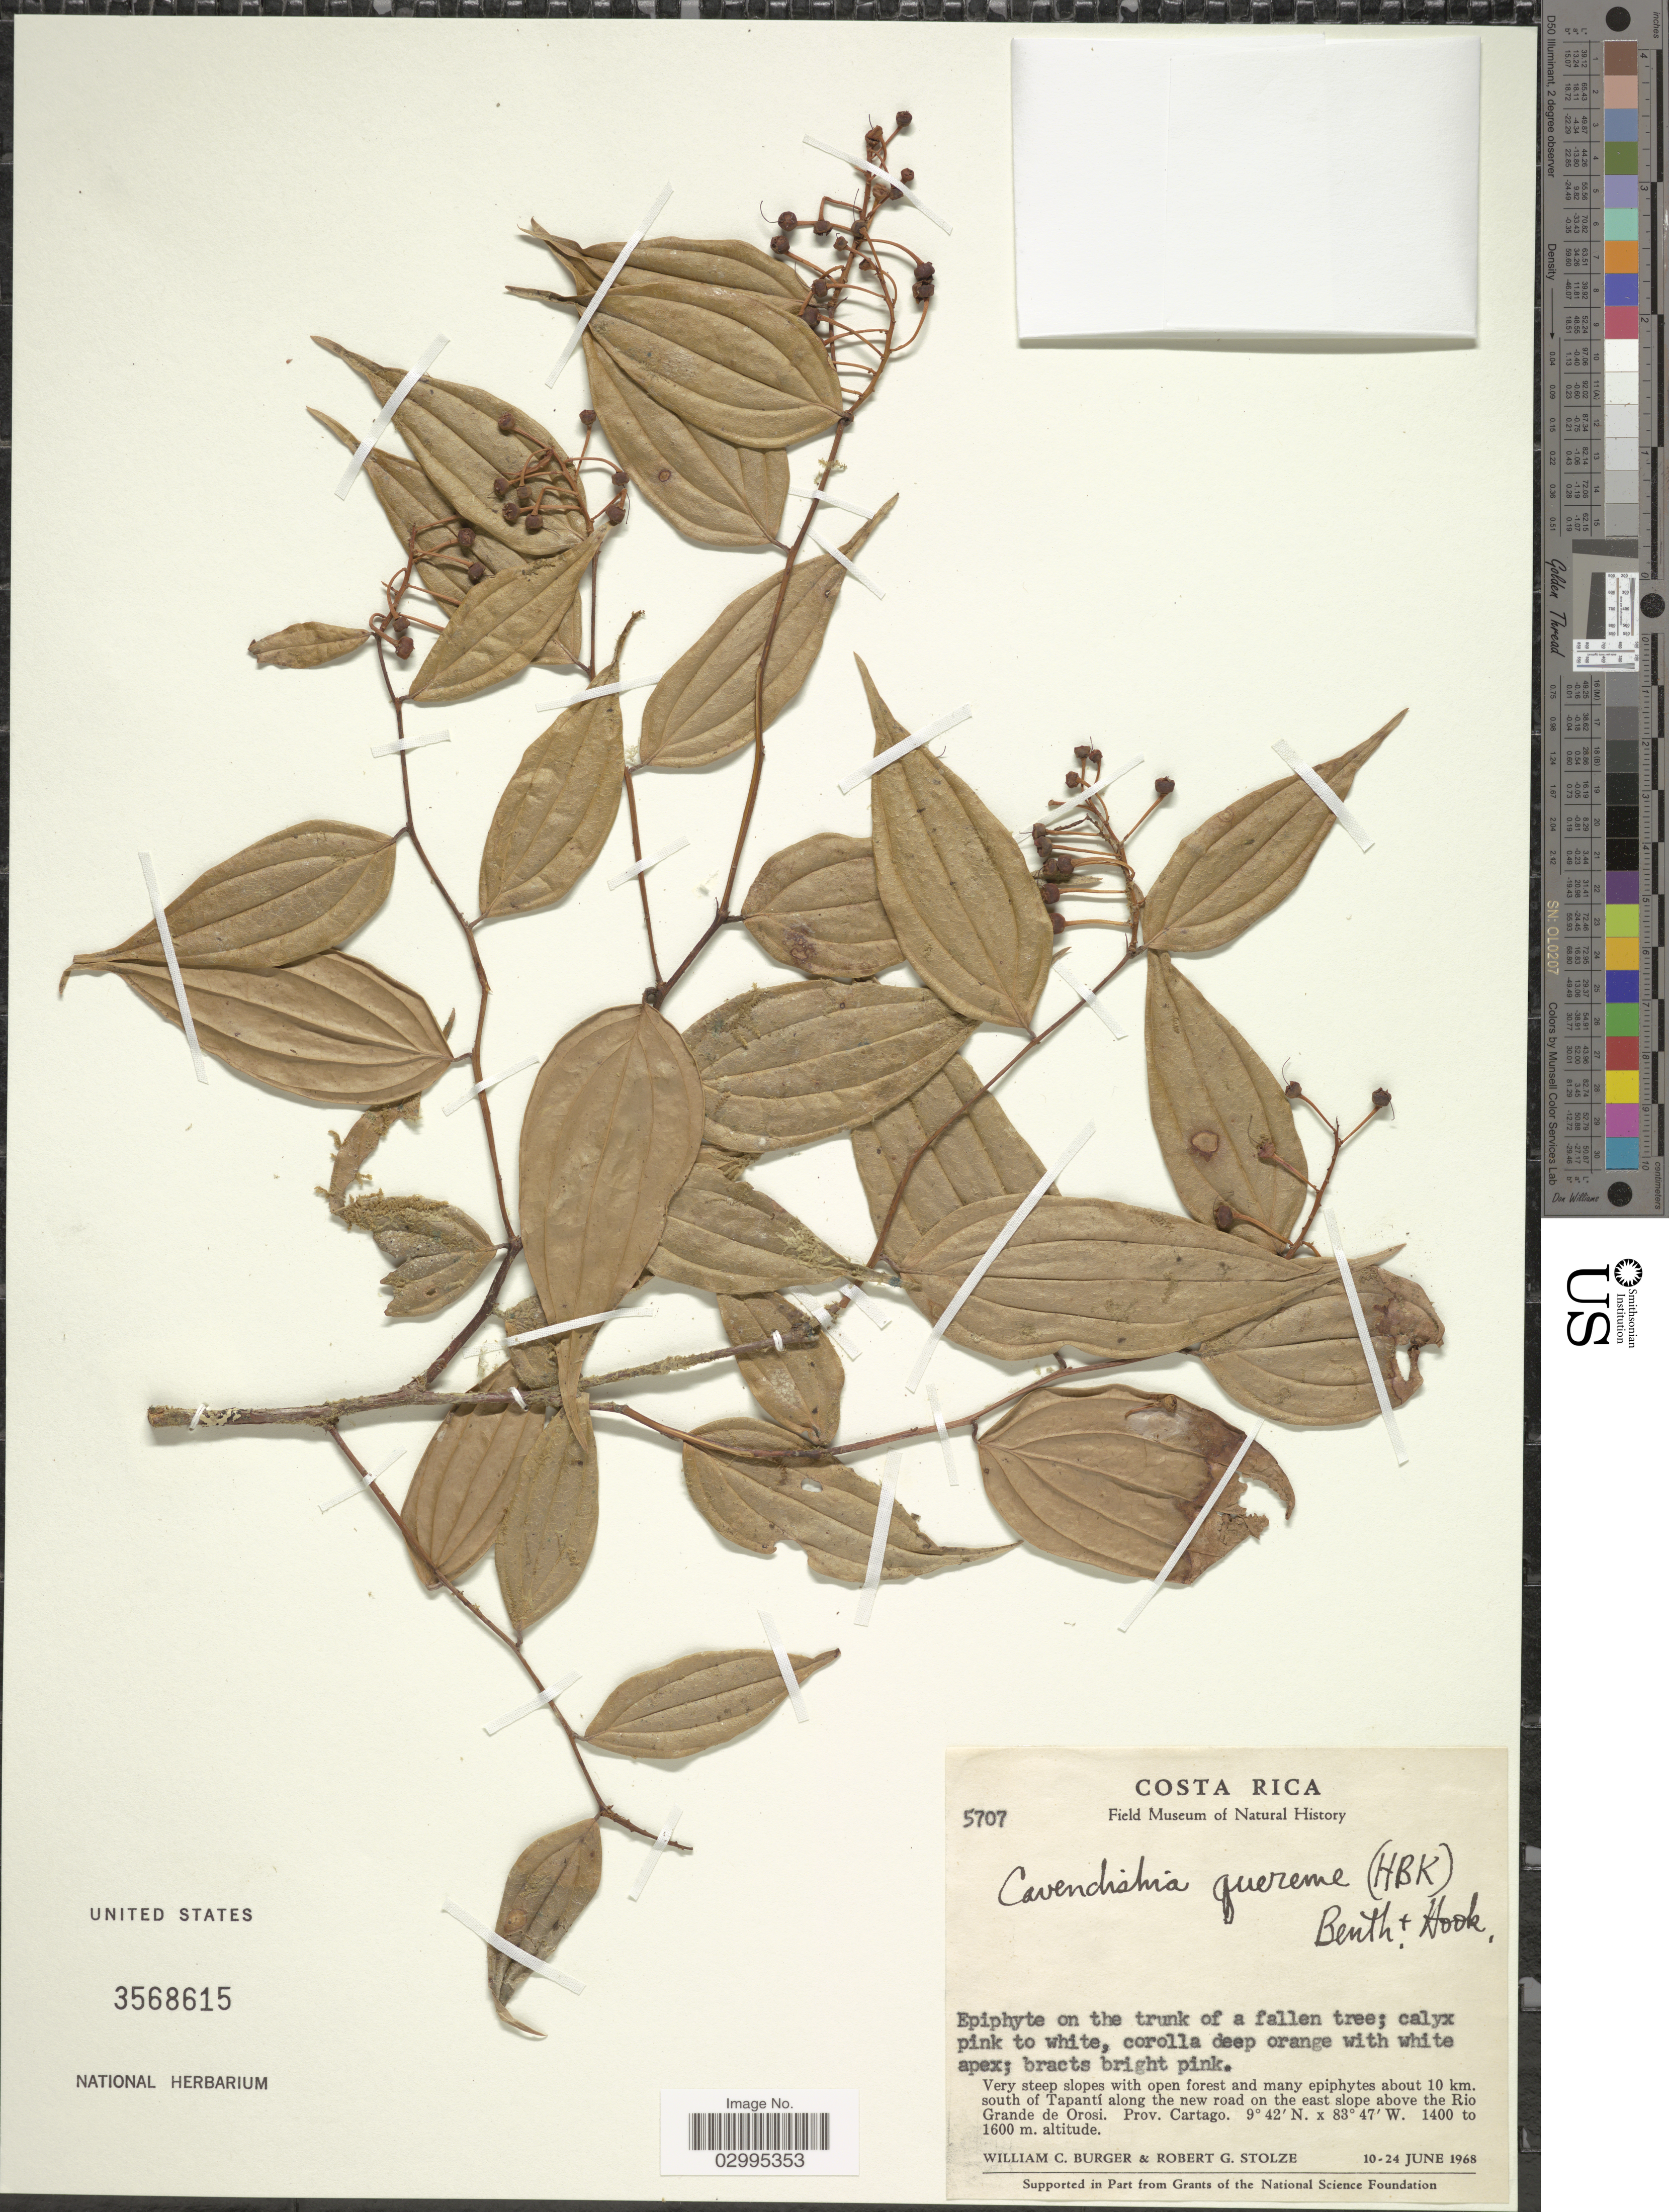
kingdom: Plantae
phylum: Tracheophyta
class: Magnoliopsida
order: Ericales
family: Ericaceae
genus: Cavendishia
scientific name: Cavendishia quereme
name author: (Kunth) Benth. & Hook. f.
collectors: W. Burger & R. G. Stolze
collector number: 5707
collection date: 1968-06-10/1968-06-24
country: Costa Rica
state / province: Cartago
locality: About 10 km. south of Tapantí along the new road on the east slope above the Rio Grande de Orosi.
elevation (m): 1400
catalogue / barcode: US 3568615